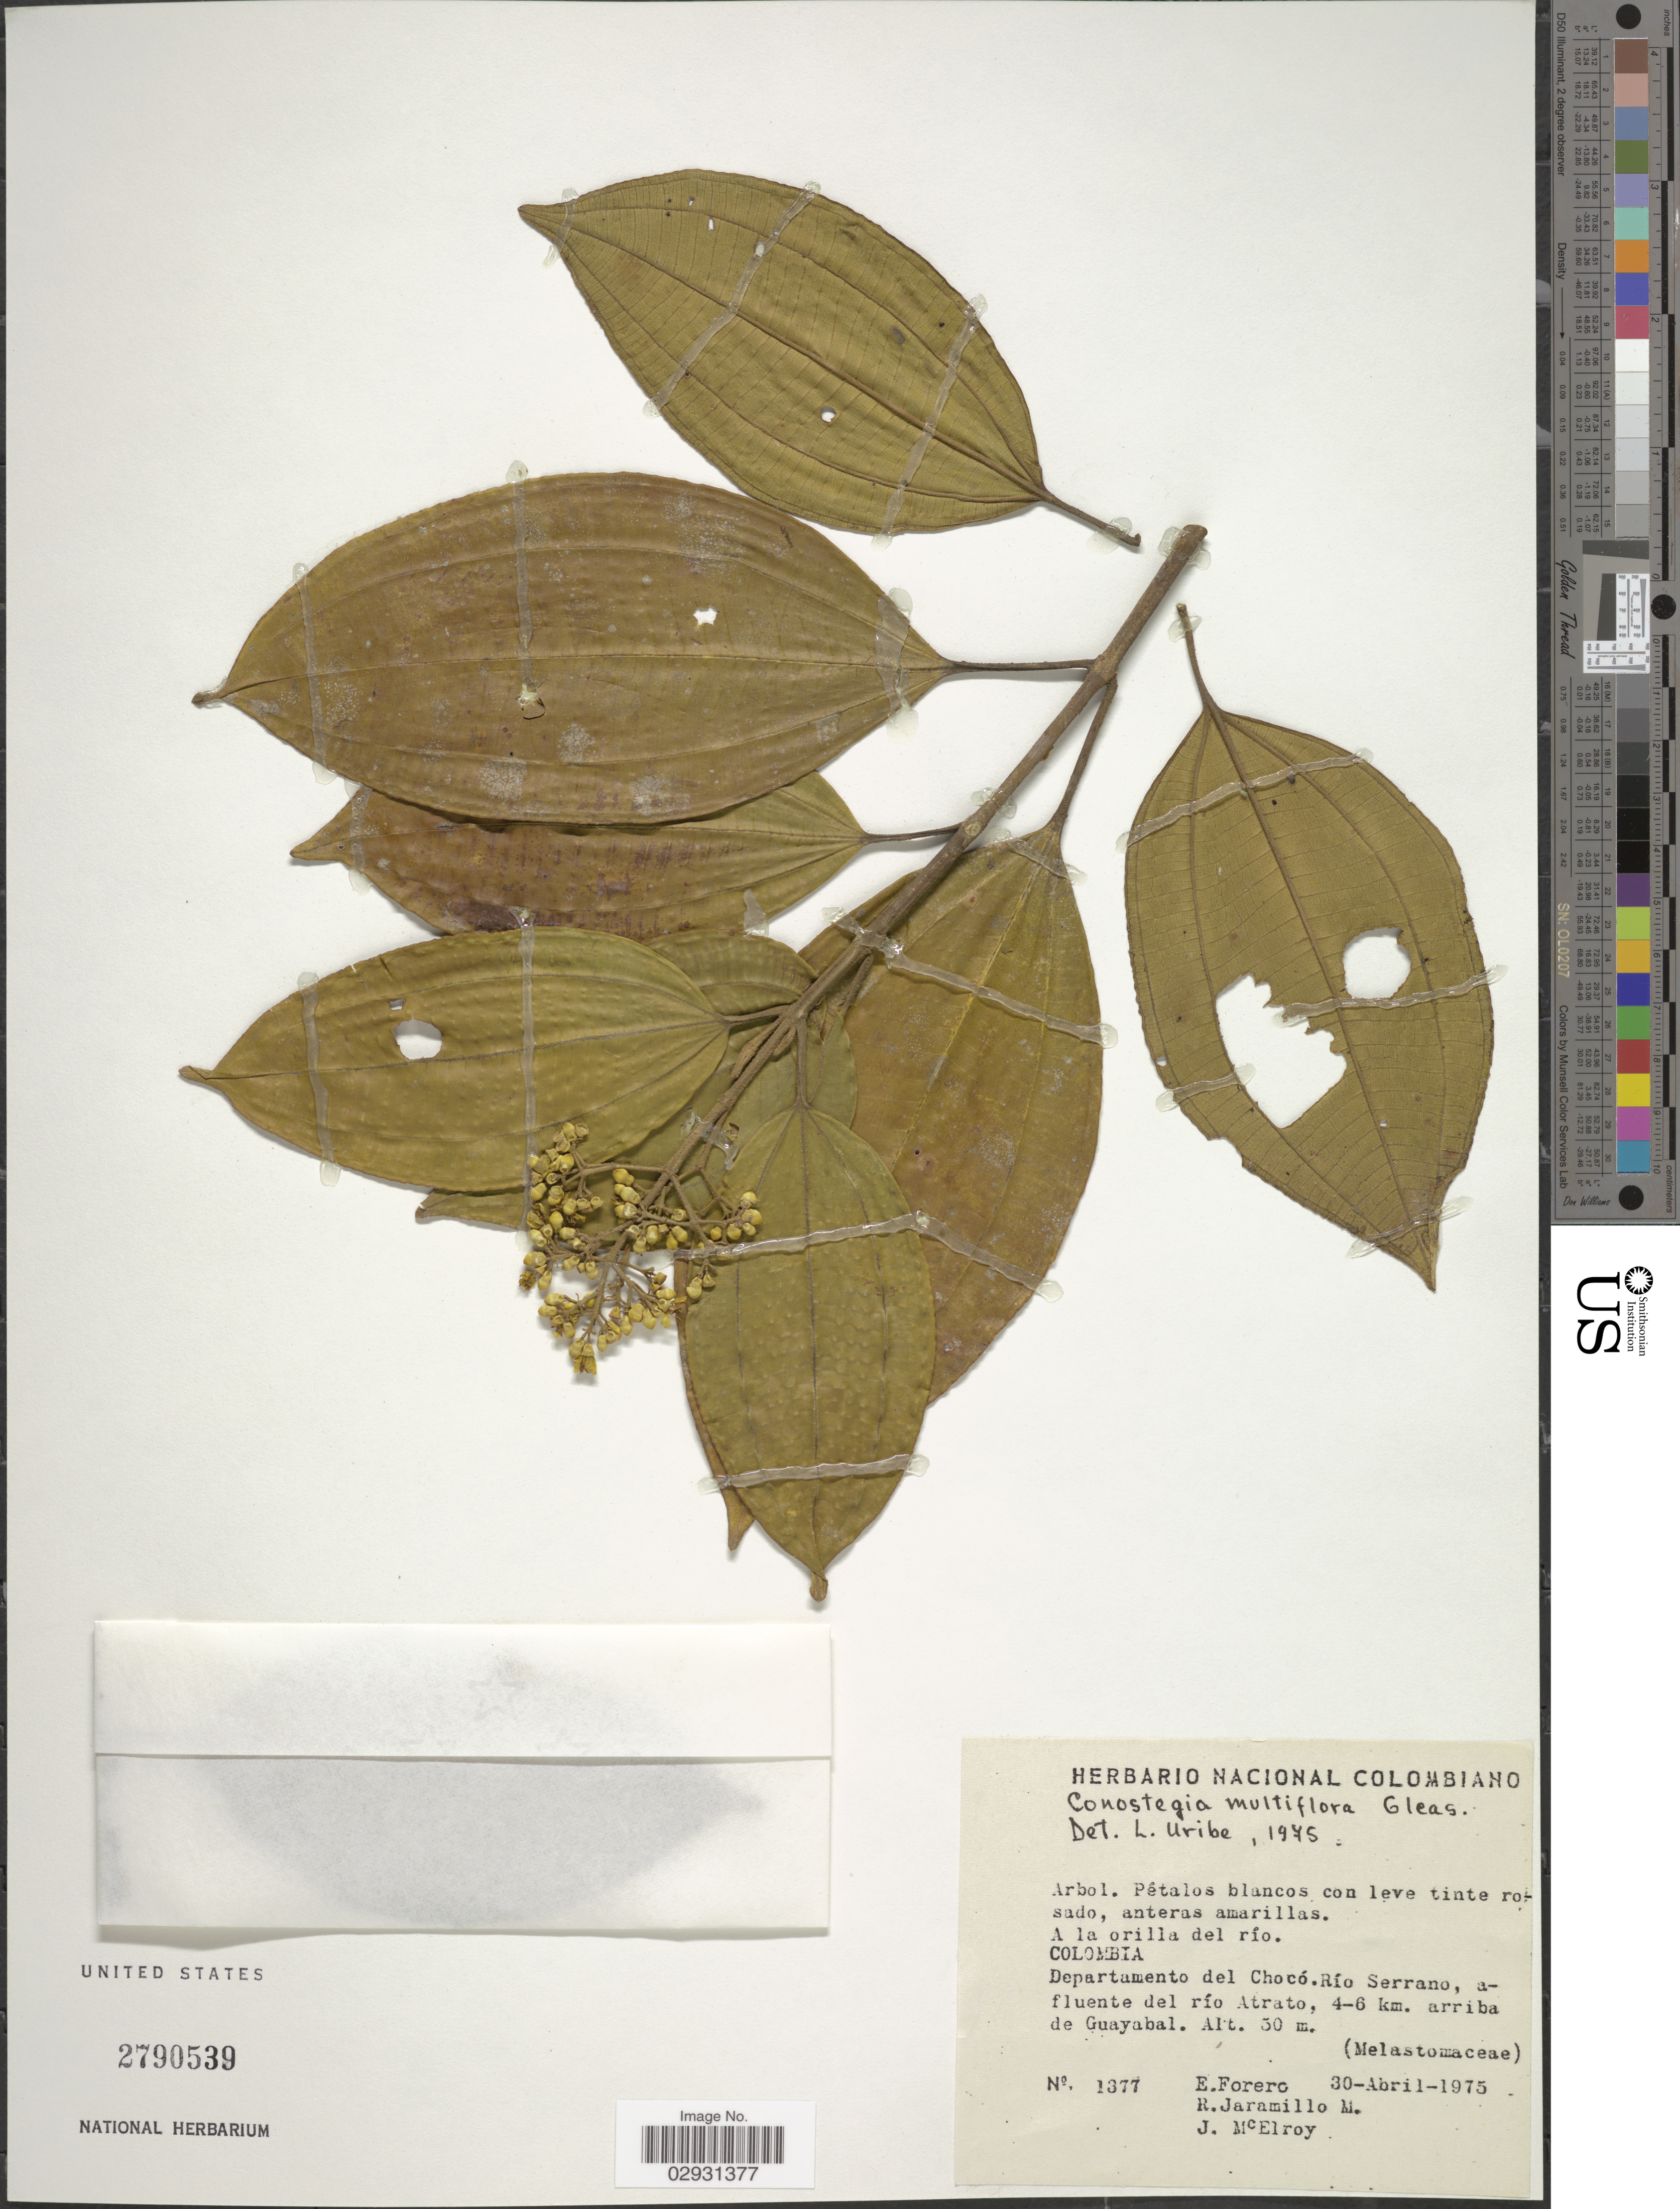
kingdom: Plantae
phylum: Tracheophyta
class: Magnoliopsida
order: Myrtales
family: Melastomataceae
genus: Conostegia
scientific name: Conostegia montana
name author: (Sw.) D. Don ex DC.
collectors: E. Forero, R. Jaramillo M. & J. B. McElroy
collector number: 1377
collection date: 1975-04-30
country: Colombia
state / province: Chocó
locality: Departamento del Chocó. Río Serrano, afluente del río Atrato, 4-6 km. arriba de Guayabal.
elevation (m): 50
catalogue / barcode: US 2790539